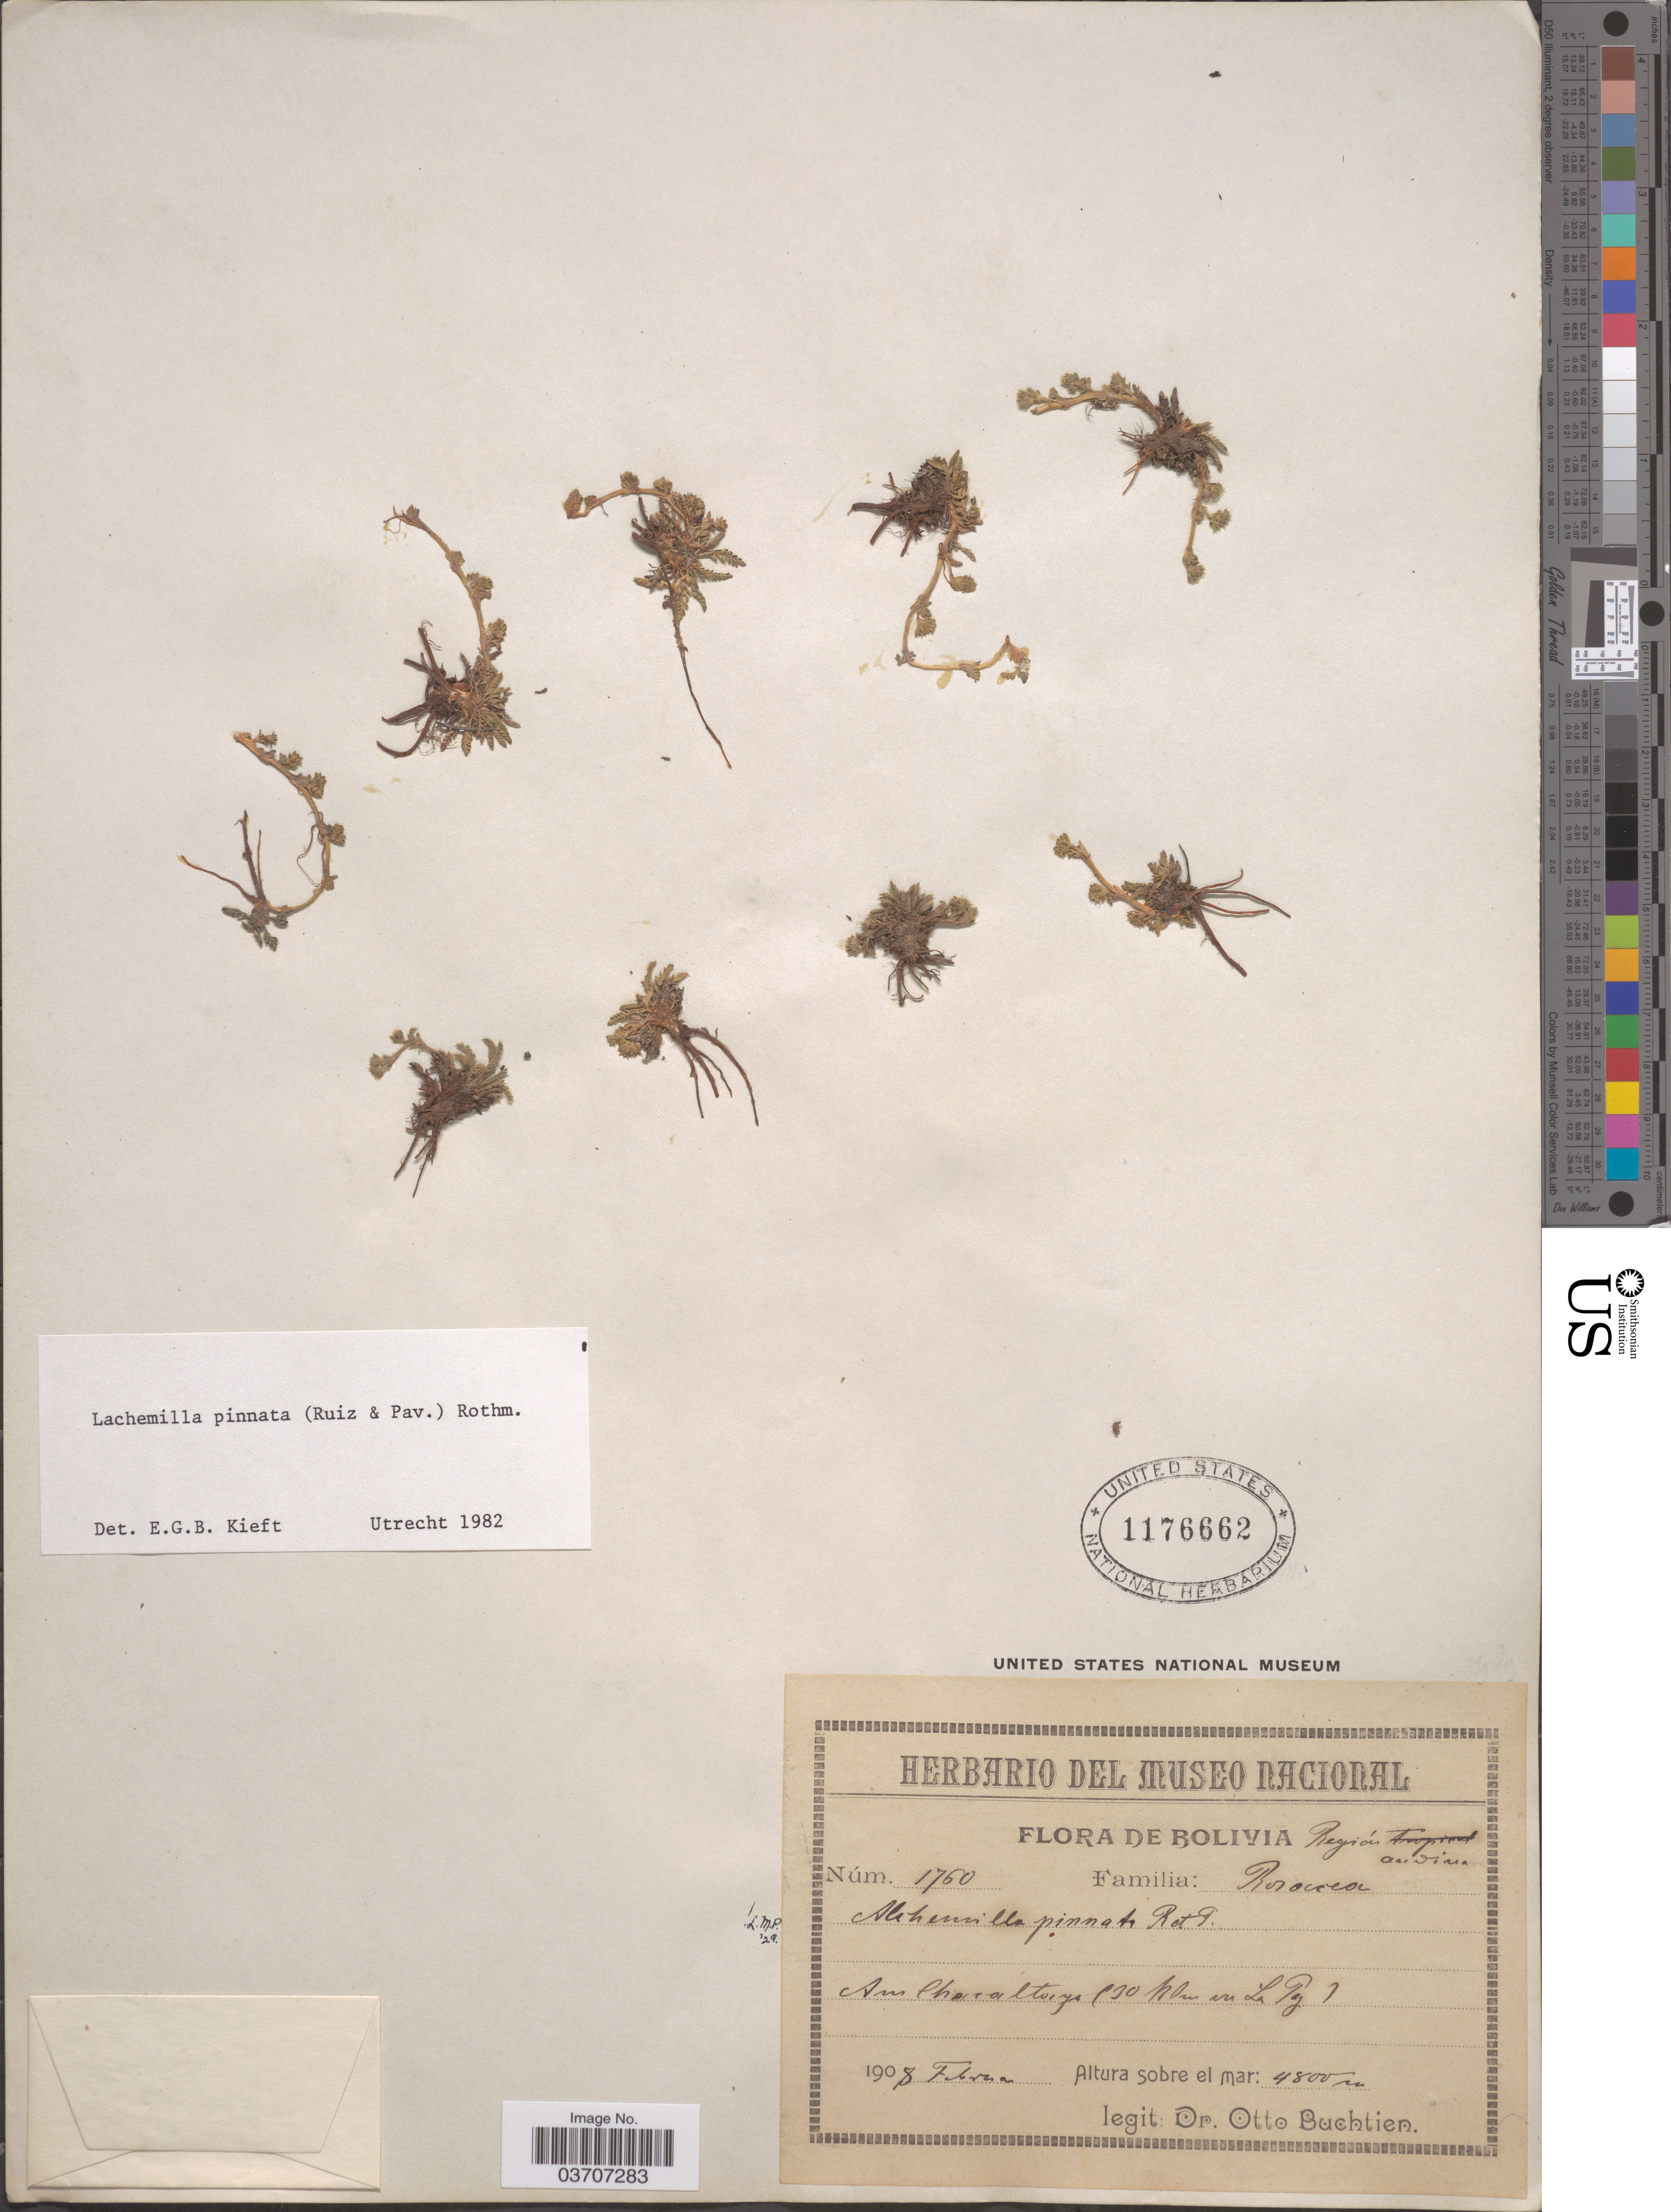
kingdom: Plantae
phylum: Tracheophyta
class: Magnoliopsida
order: Rosales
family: Rosaceae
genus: Lachemilla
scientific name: Lachemilla pinnata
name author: (Ruiz & Pav.) Rothm.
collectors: O. Buchtien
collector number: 1760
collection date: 1908-02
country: Bolivia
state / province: La Paz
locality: Región andina. Am Chacraltoya (30 klm im La Paz).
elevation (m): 4800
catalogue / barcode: US 1176662